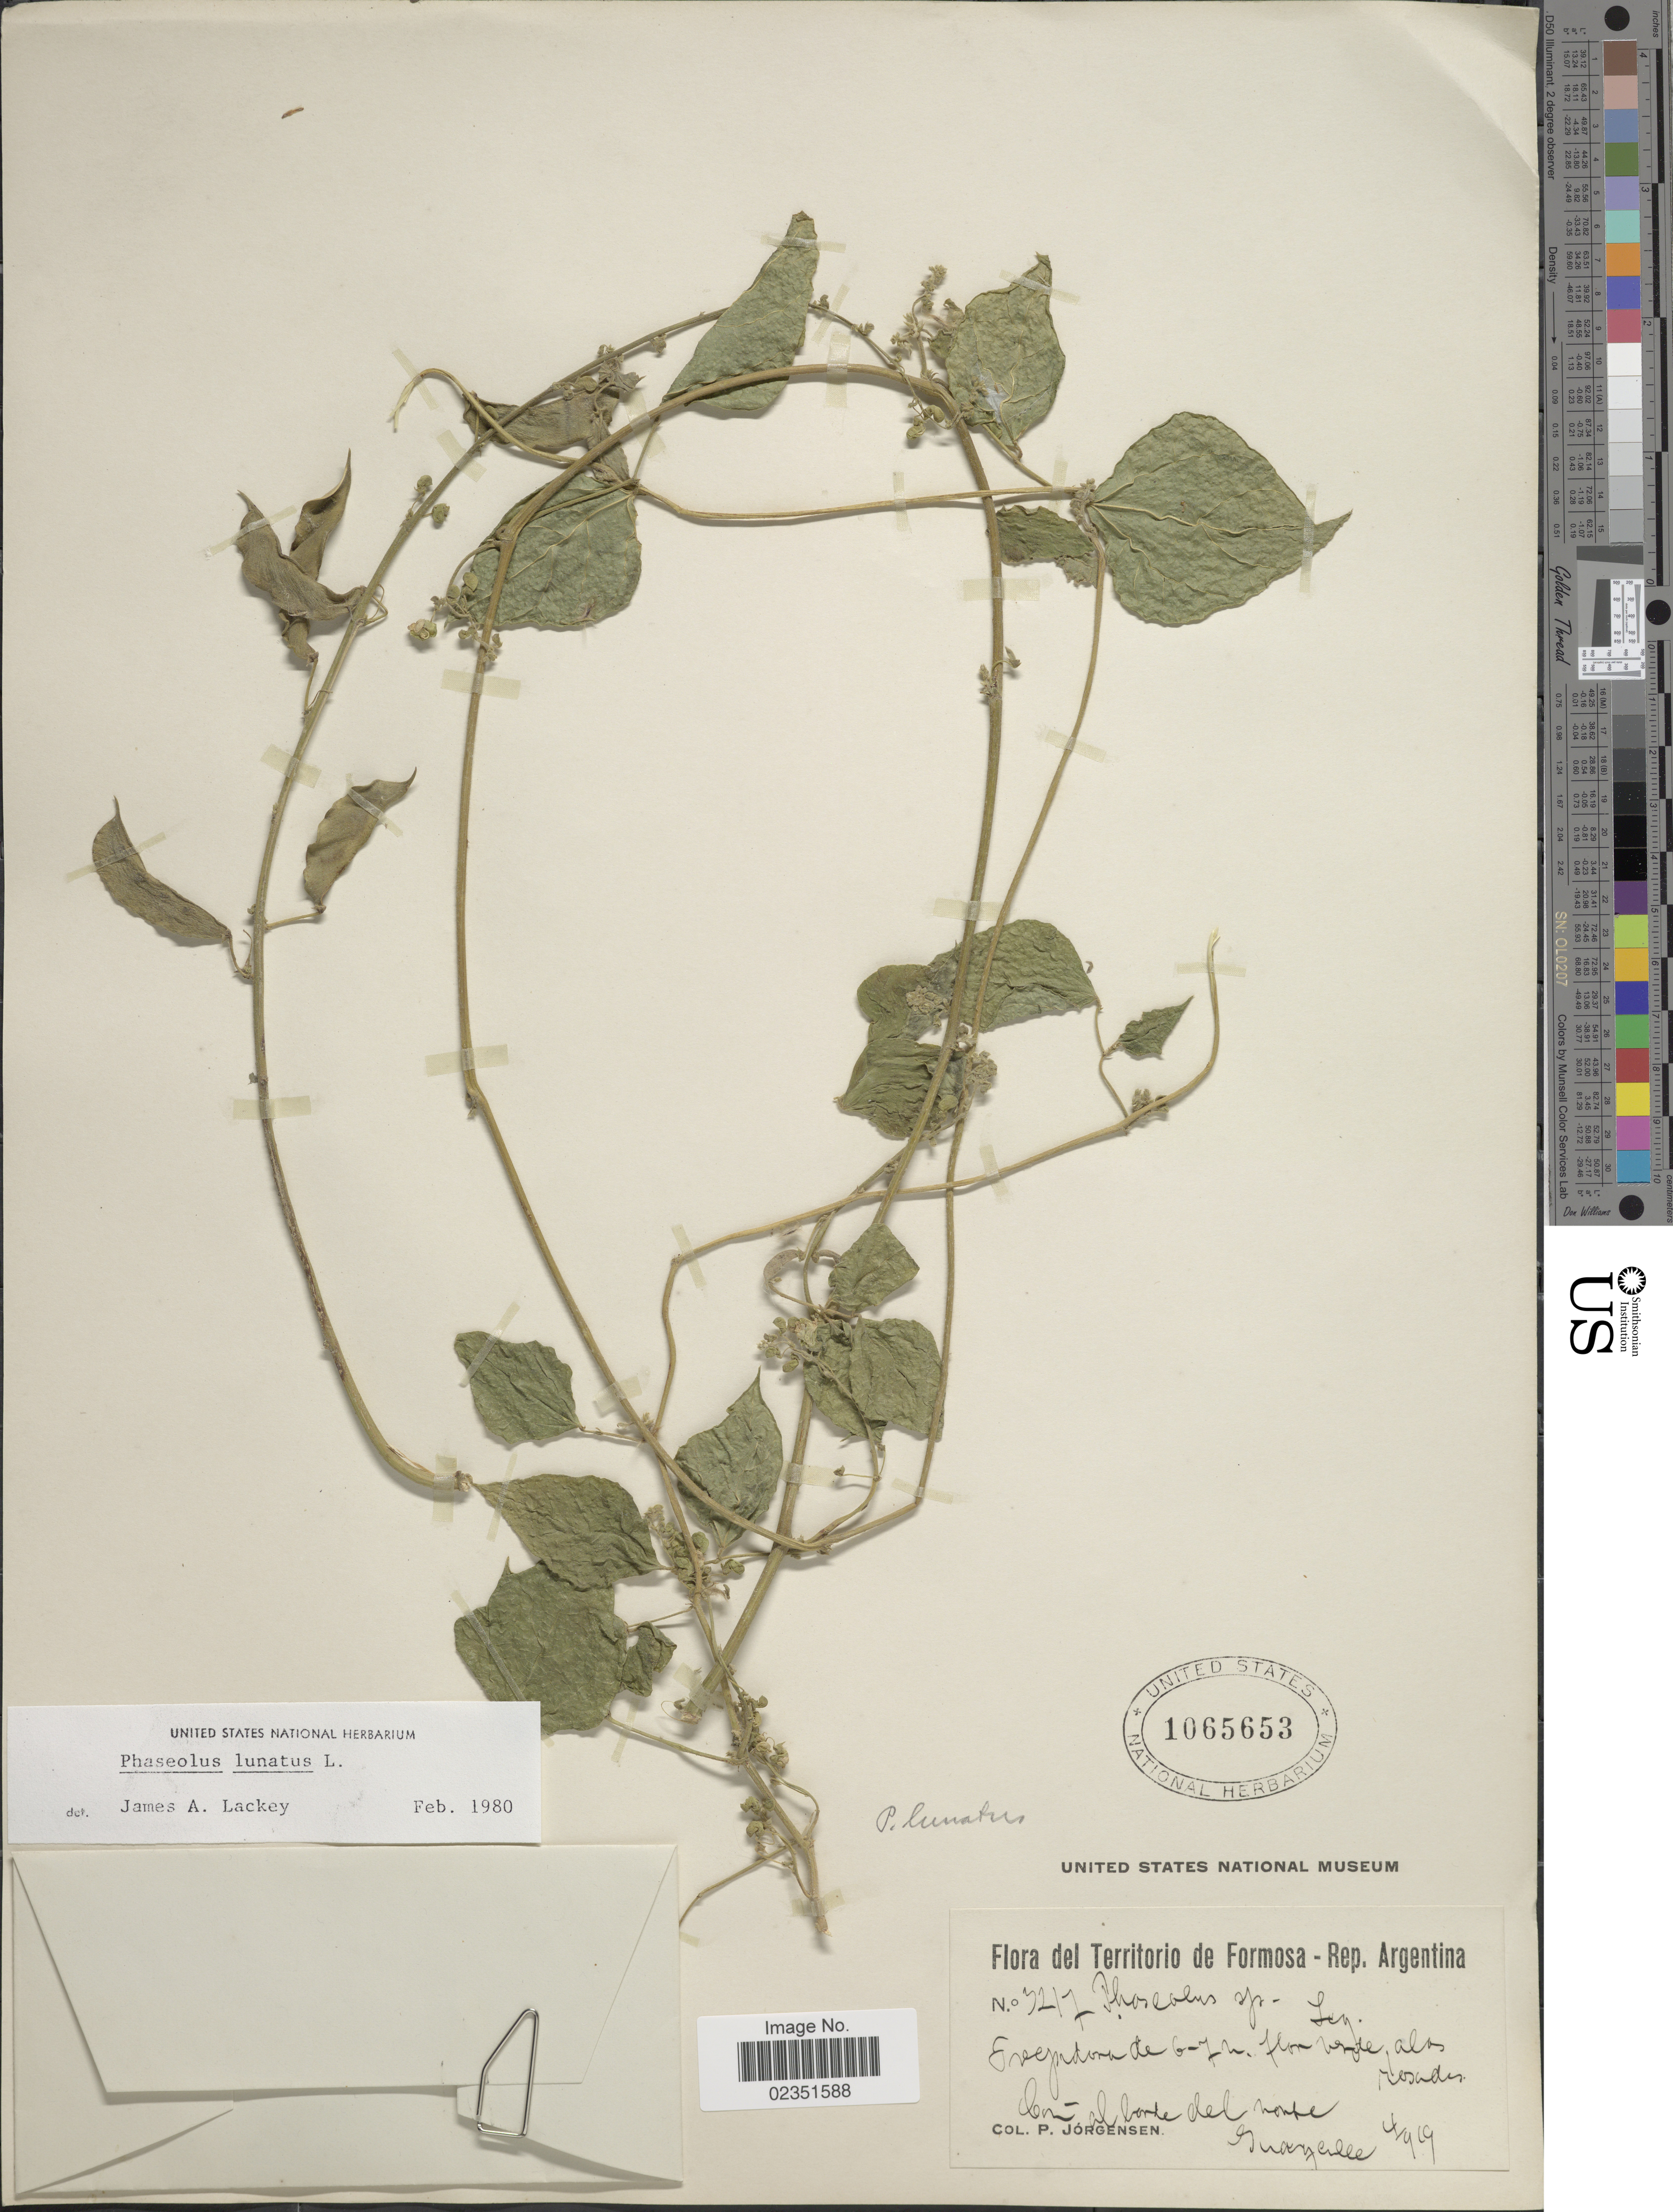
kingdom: Plantae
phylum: Tracheophyta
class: Magnoliopsida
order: Fabales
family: Fabaceae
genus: Phaseolus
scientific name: Phaseolus lunatus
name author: L.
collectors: P. Jörgensen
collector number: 7217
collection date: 1919-04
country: Argentina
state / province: Formosa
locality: Comun al borde del monte Guaycolec [interpreted]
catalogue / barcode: US 1065653